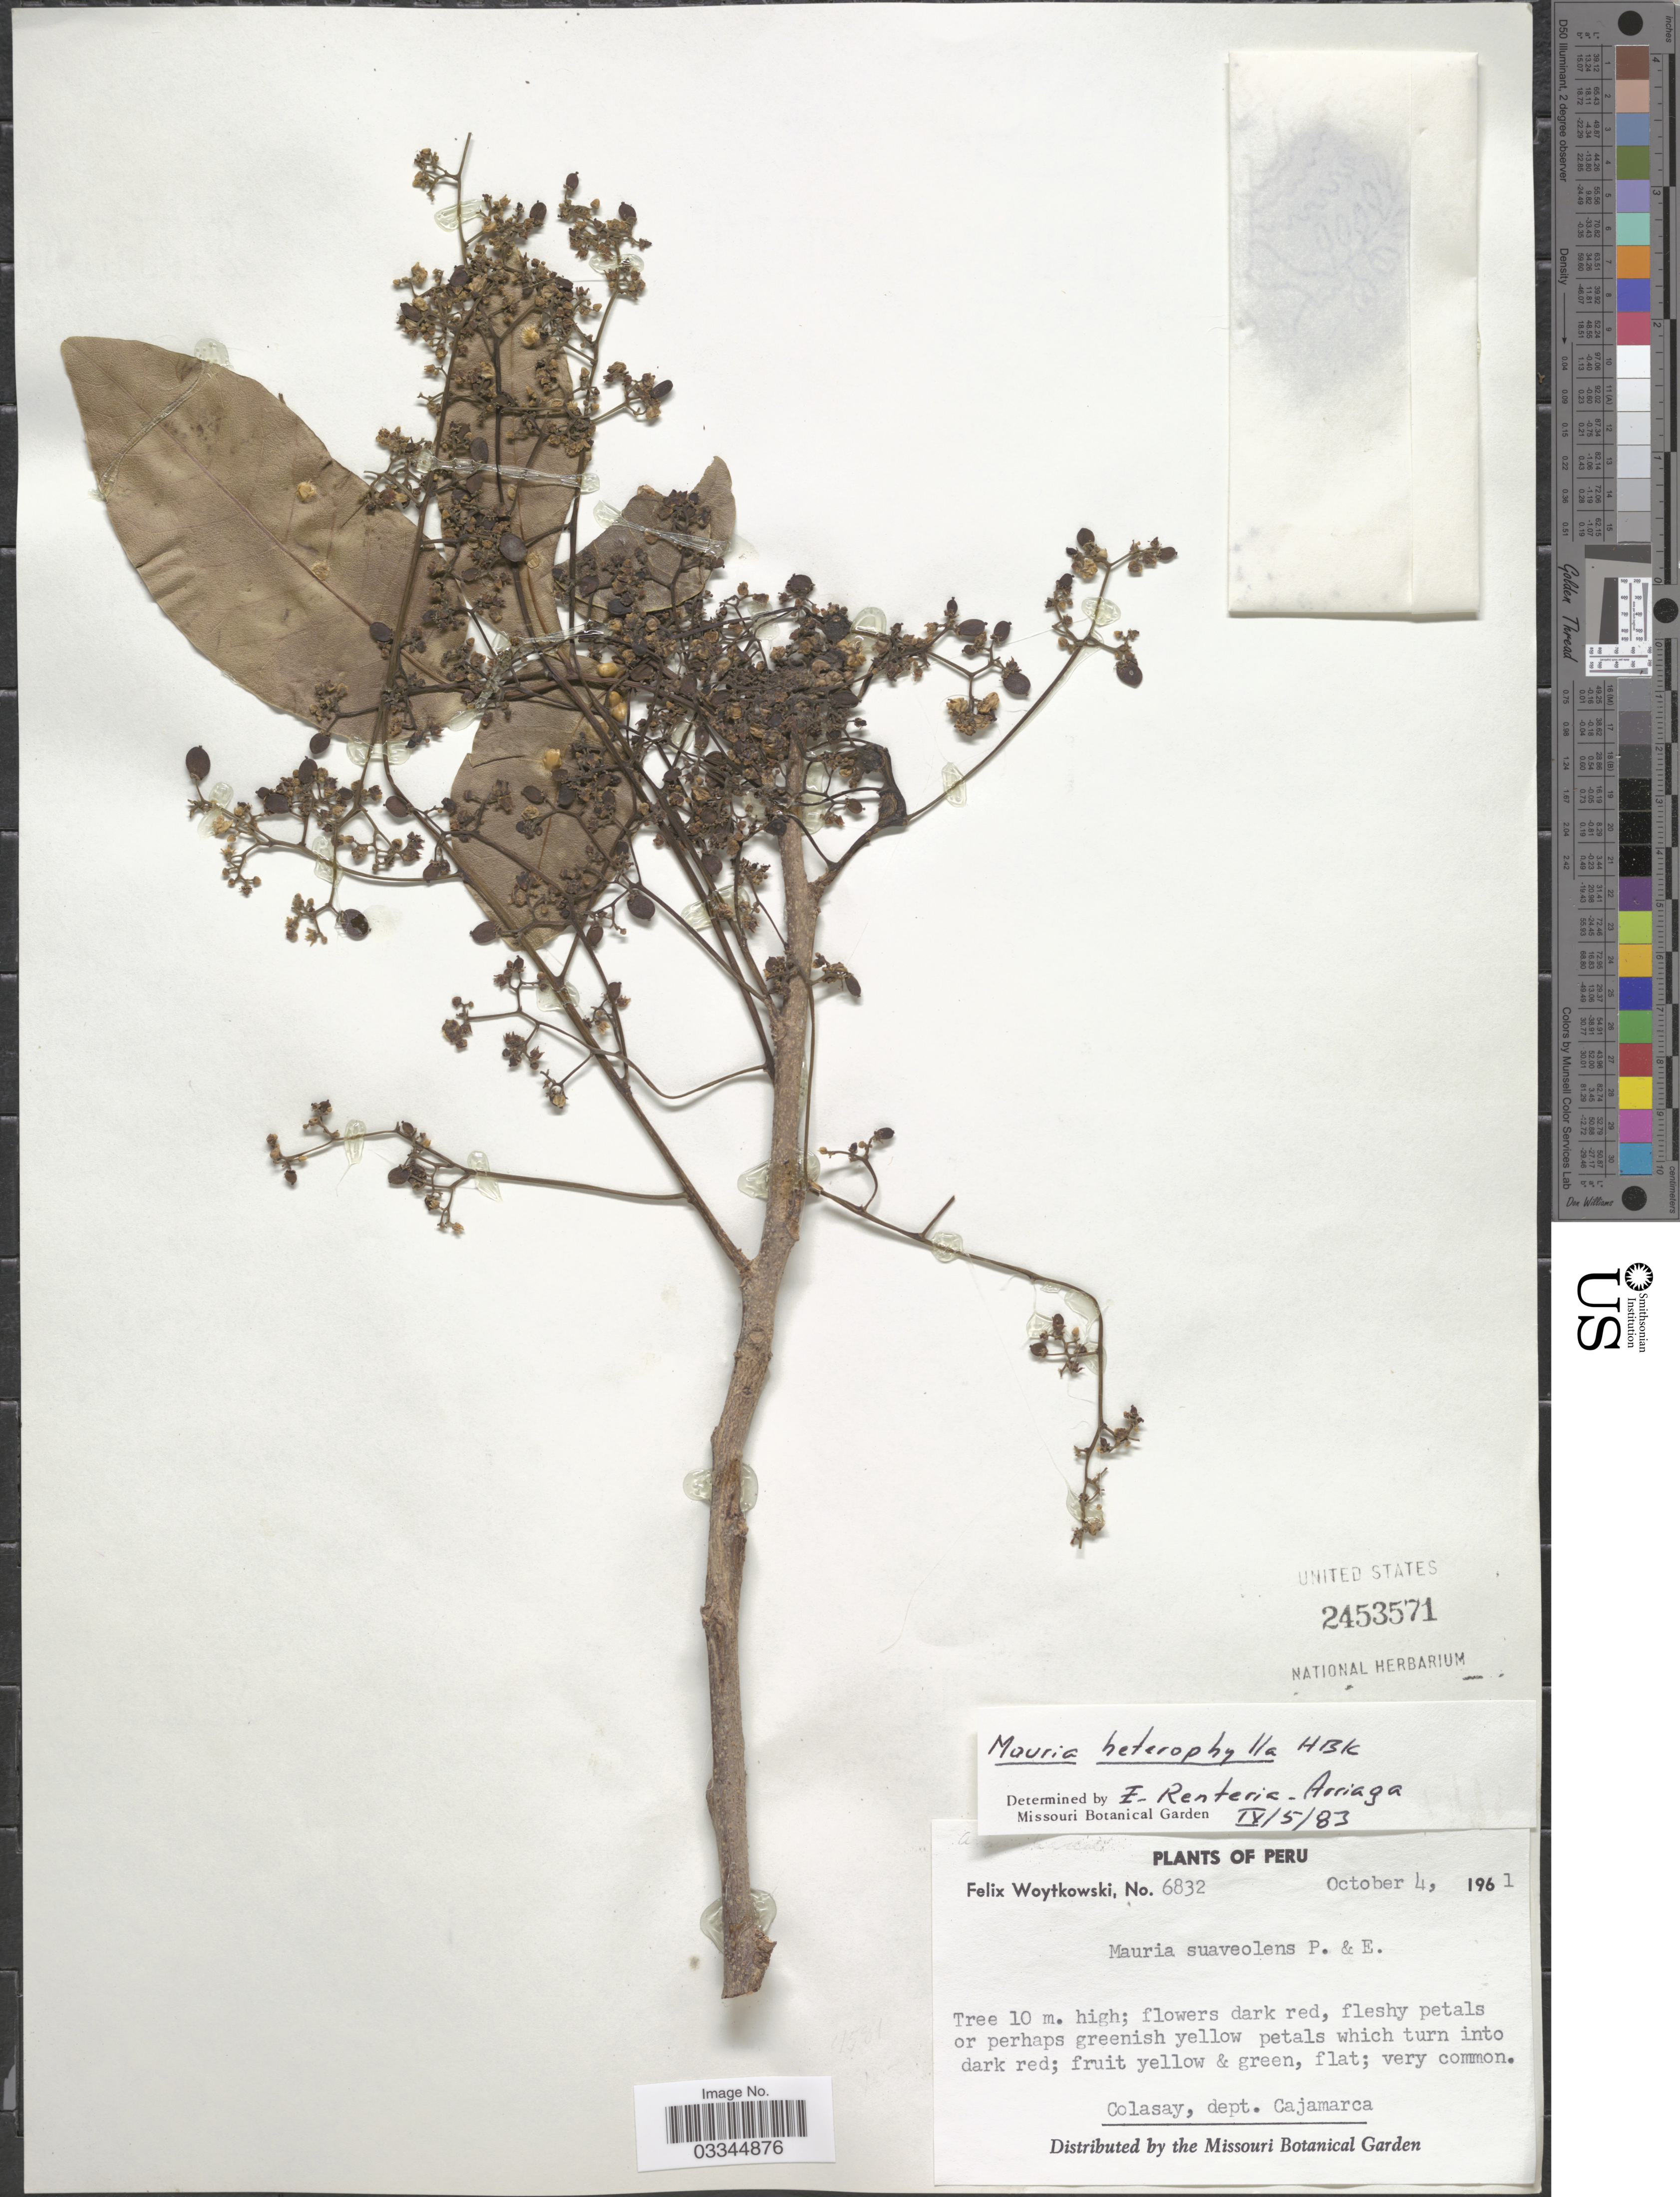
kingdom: Plantae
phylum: Tracheophyta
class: Magnoliopsida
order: Sapindales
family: Anacardiaceae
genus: Mauria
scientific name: Mauria heterophylla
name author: Kunth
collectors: F. Woytkowski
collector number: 6832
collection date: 1961-10-04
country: Peru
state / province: Cajamarca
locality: Colasay, dept. Cajamarca.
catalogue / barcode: US 2453571